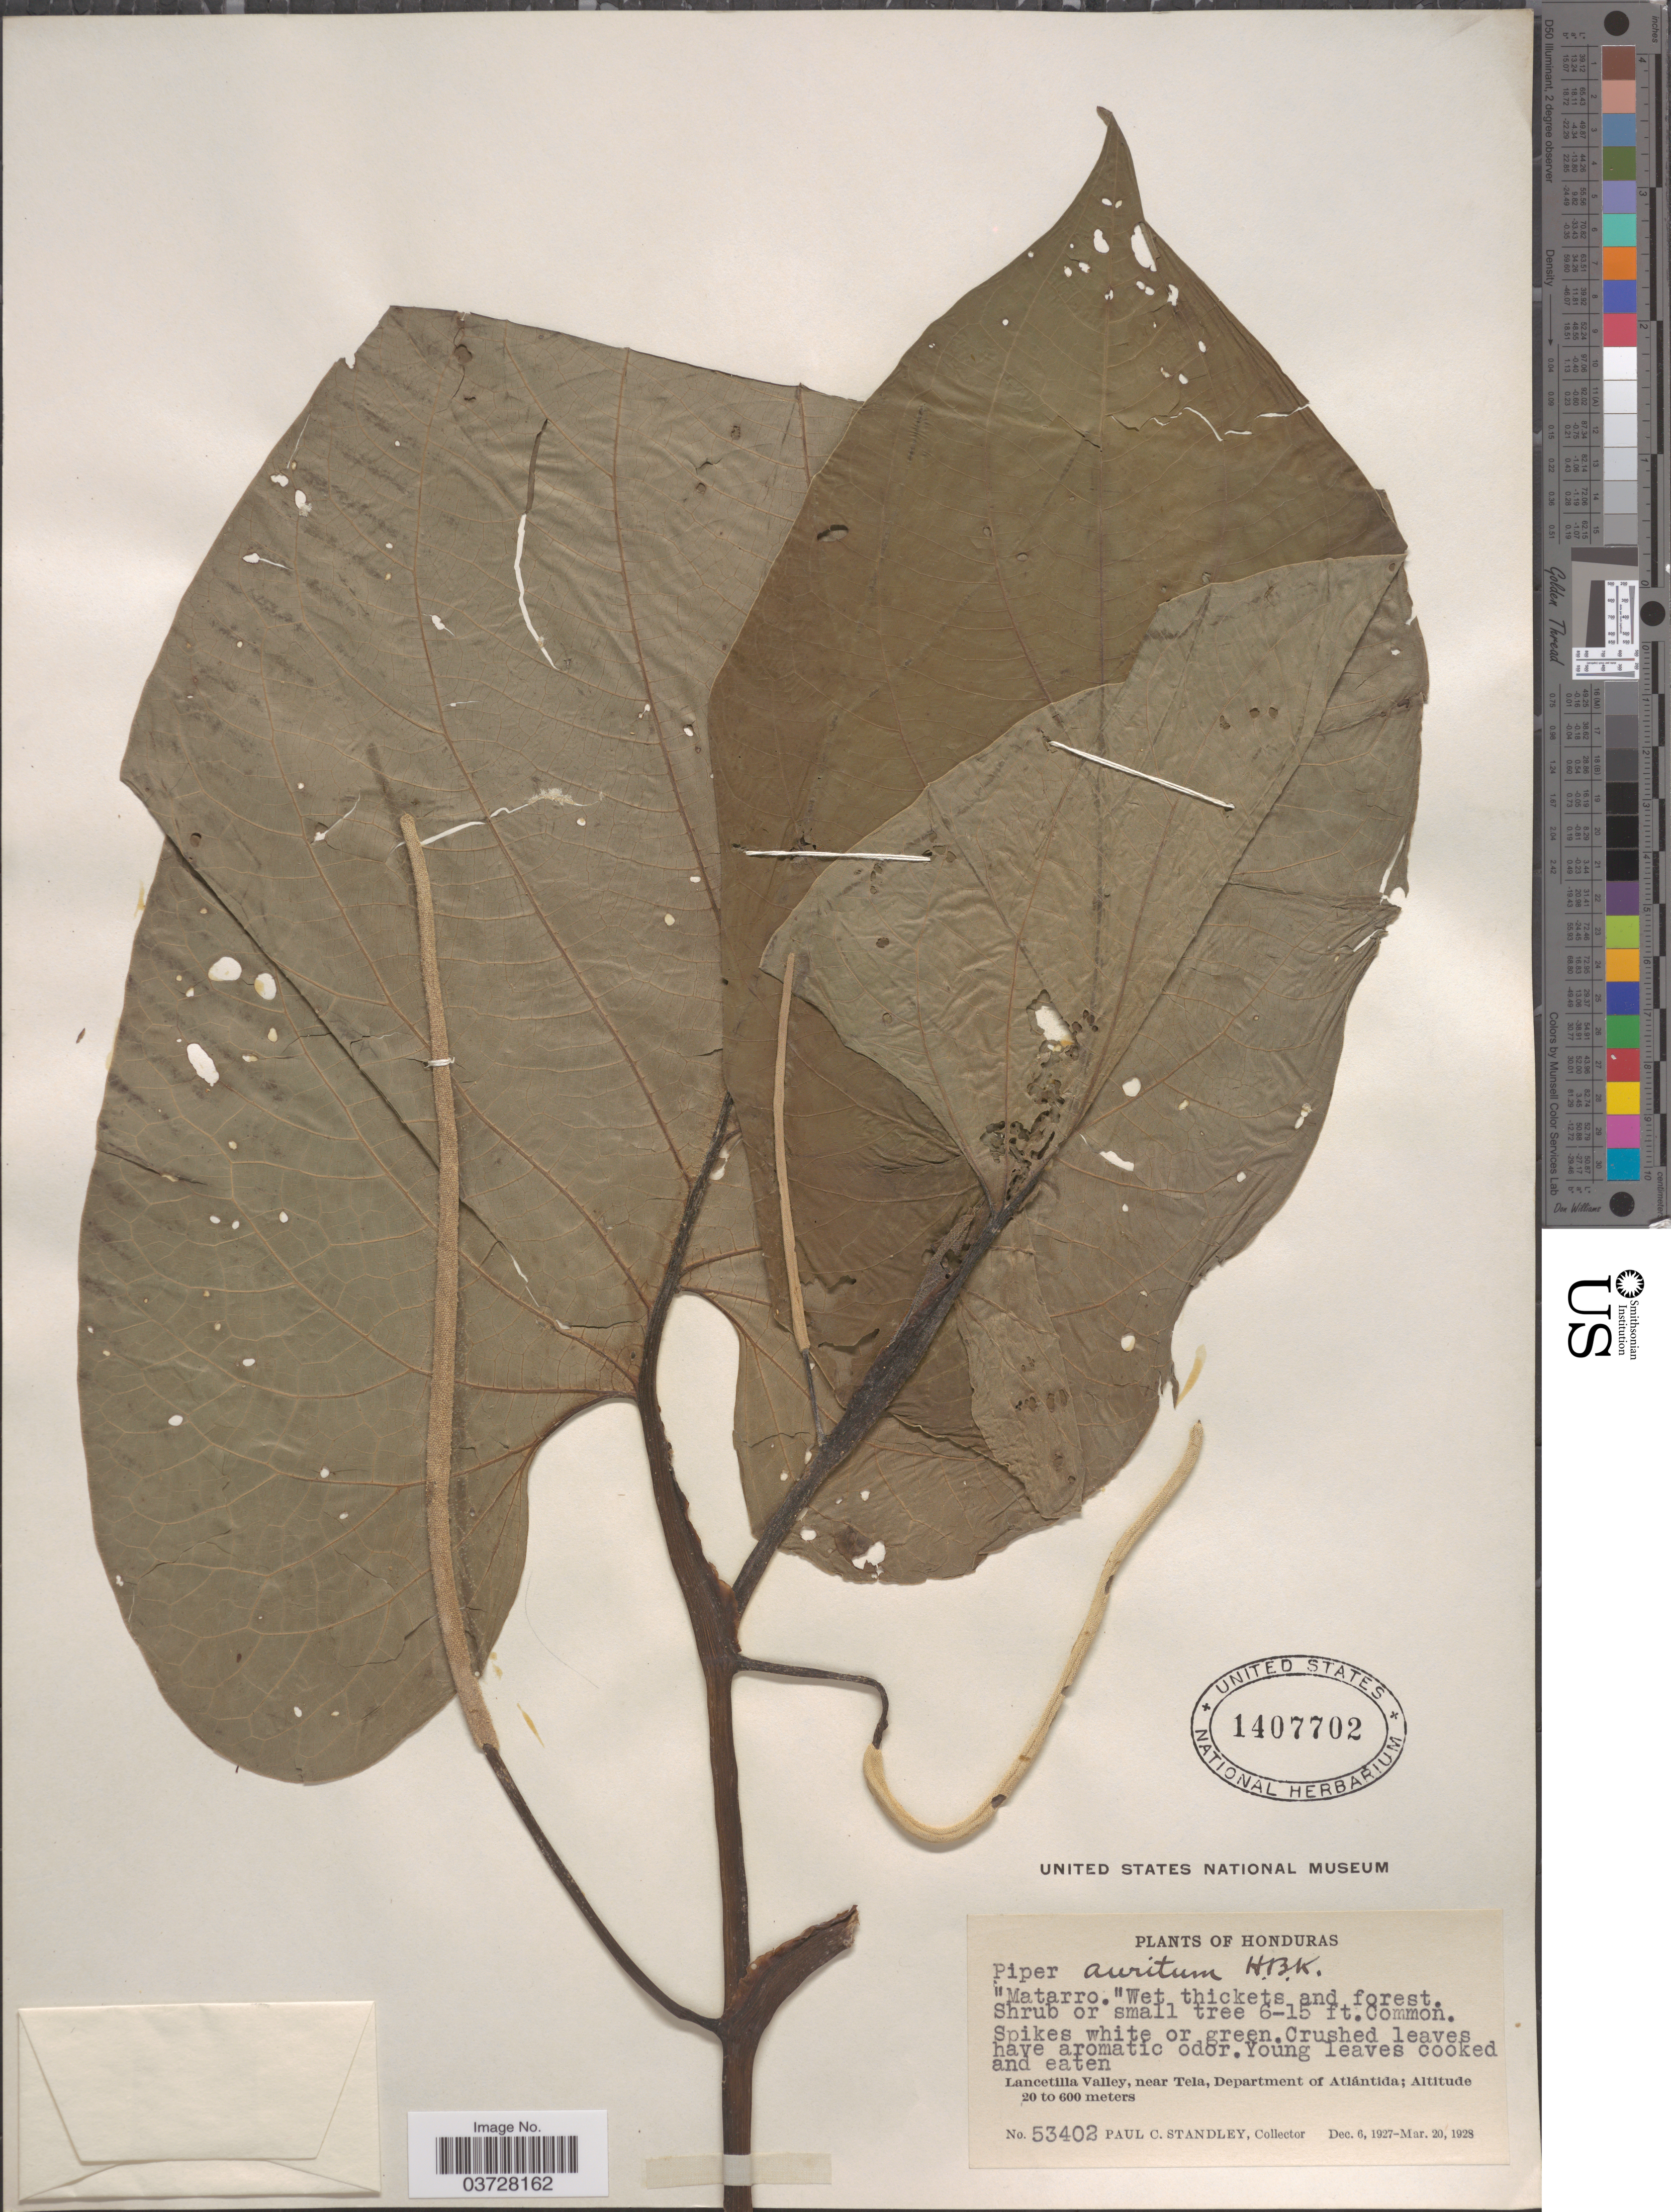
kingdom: Plantae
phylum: Tracheophyta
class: Magnoliopsida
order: Piperales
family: Piperaceae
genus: Piper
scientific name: Piper auritum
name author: Kunth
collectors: P. C. Standley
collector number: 53402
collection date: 1927-12-06/1928-03-20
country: Honduras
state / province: Atlantida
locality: Lancetilla Valley, near Tela, Department of Atlántida.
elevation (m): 20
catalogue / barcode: US 1407702